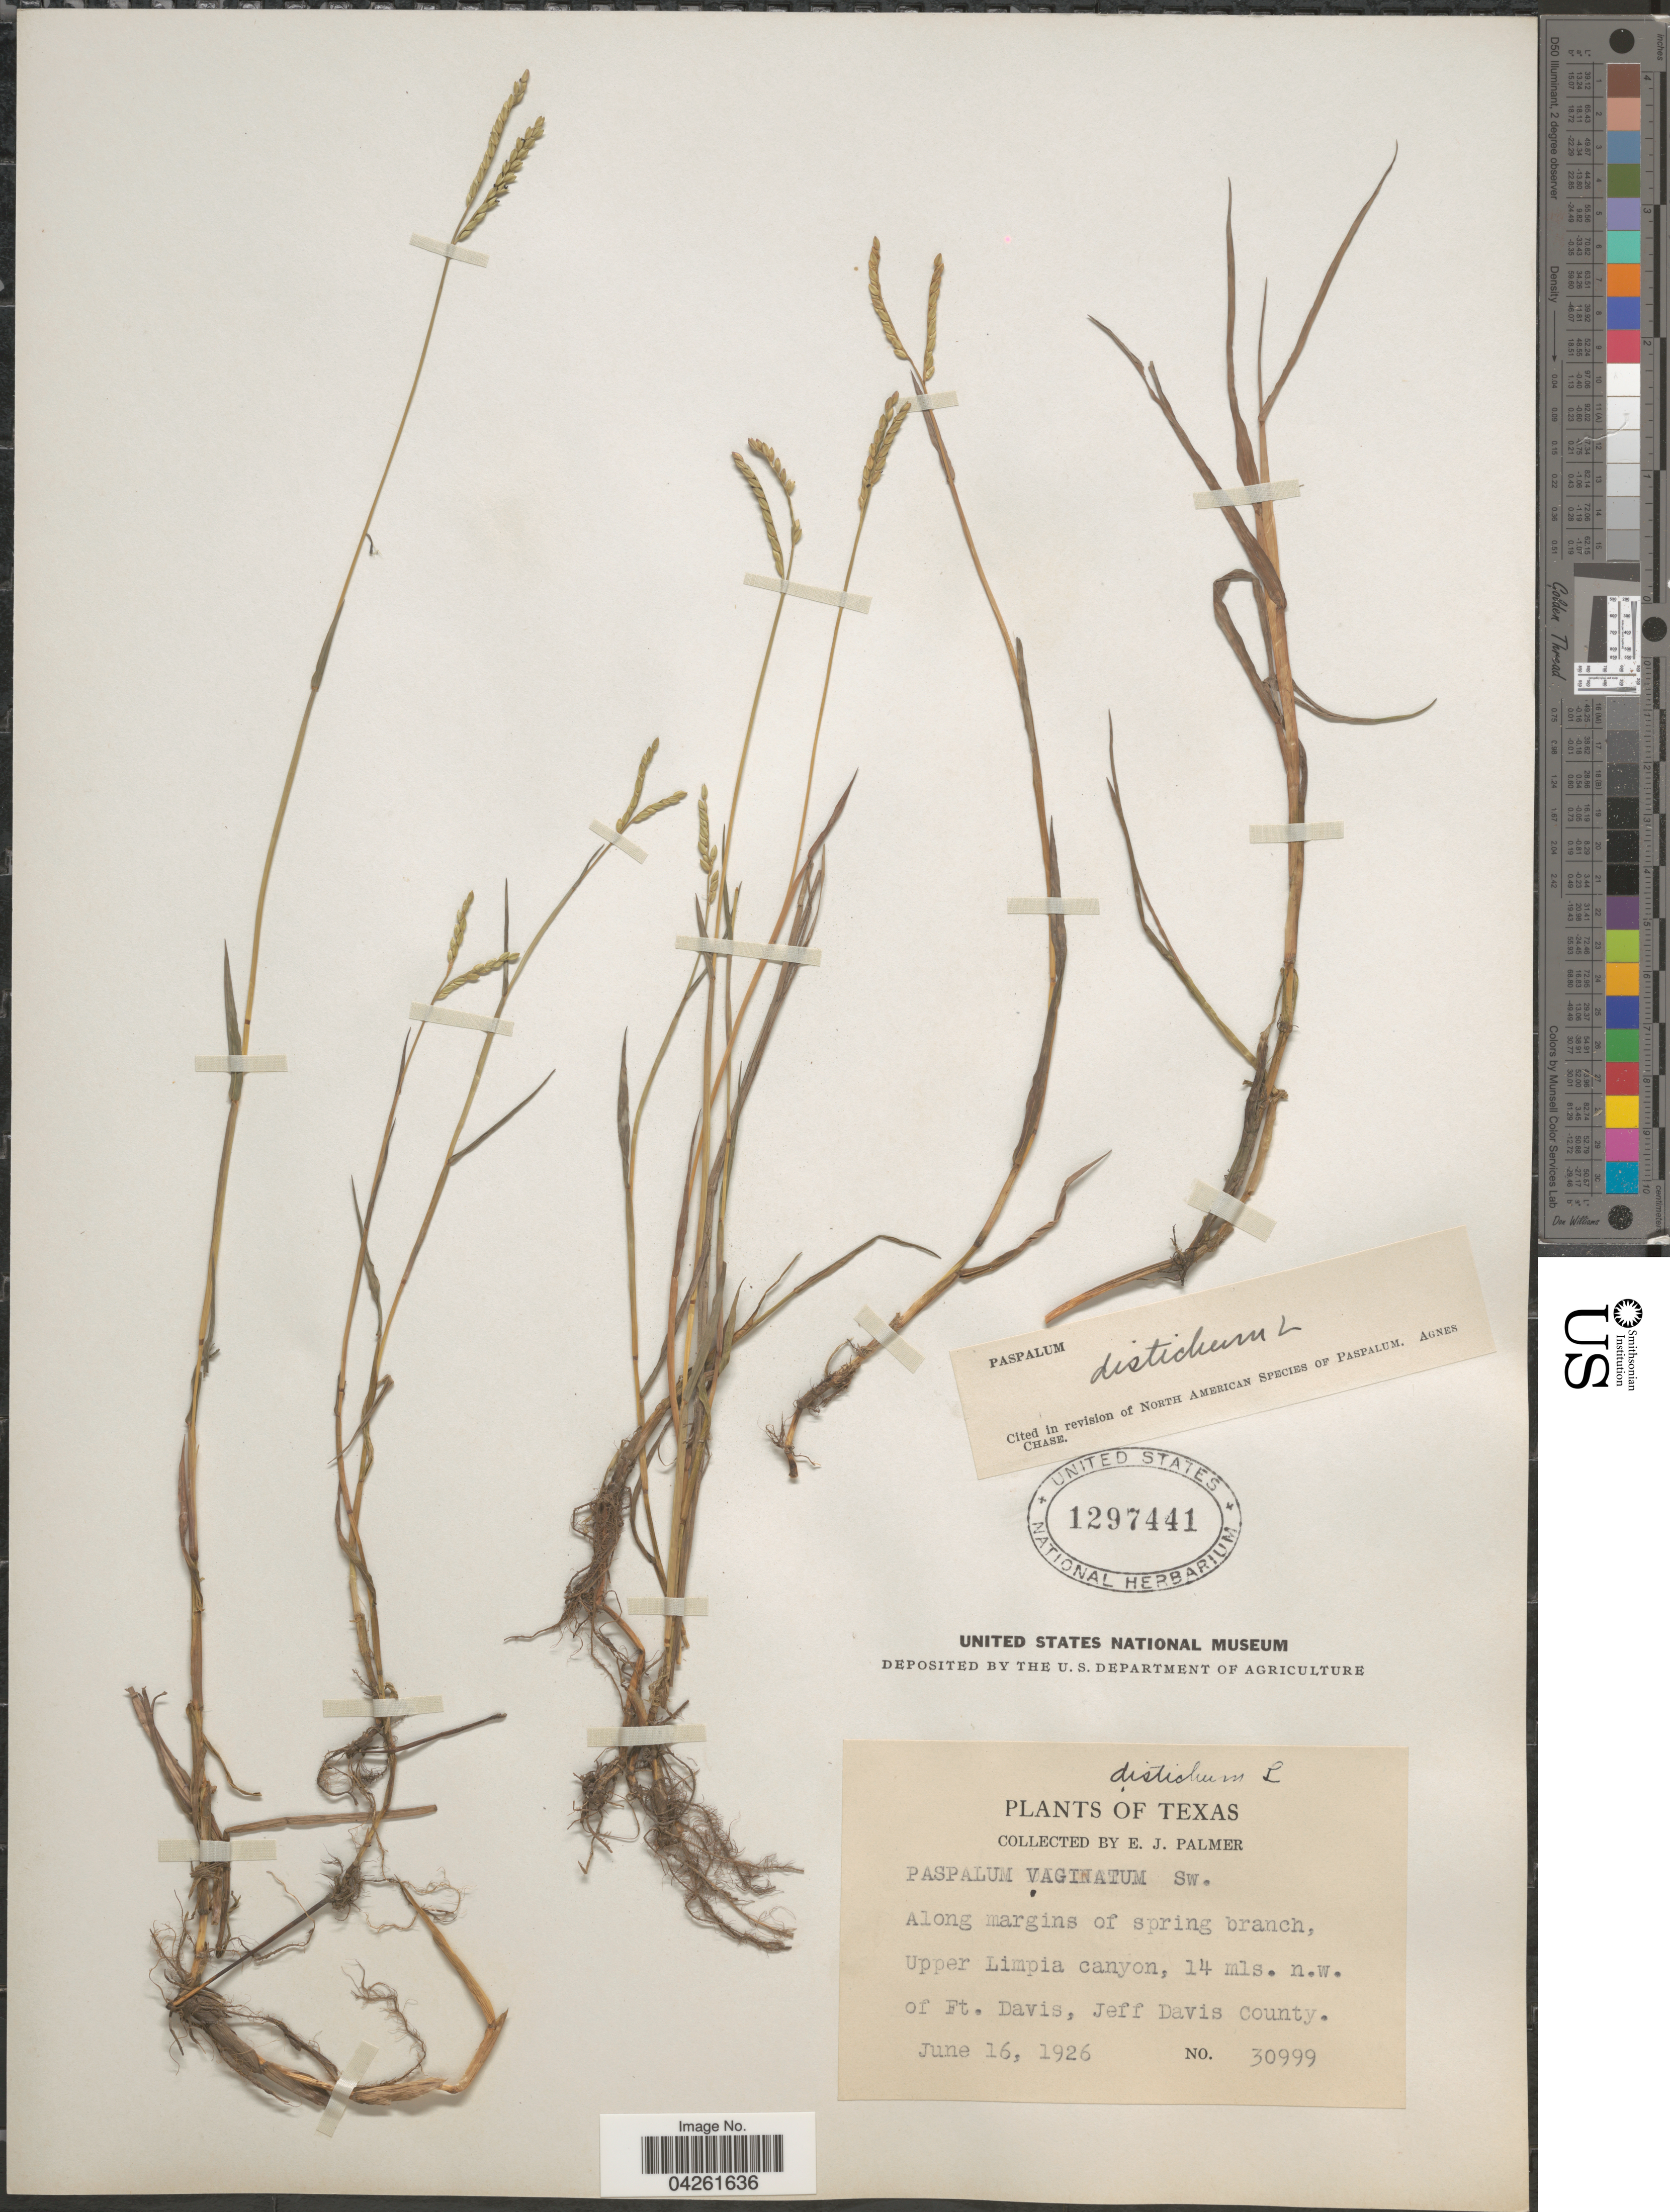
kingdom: Plantae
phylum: Tracheophyta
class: Liliopsida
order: Poales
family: Poaceae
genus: Paspalum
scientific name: Paspalum distichum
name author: L.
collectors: E. J. Palmer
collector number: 30999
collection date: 1926-06-16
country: United States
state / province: Texas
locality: Along margins of spring branch, Upper Limpia canyon, 14 mls. n.w. of Ft. Davis, Jeff Davis County.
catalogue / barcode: US 1297441